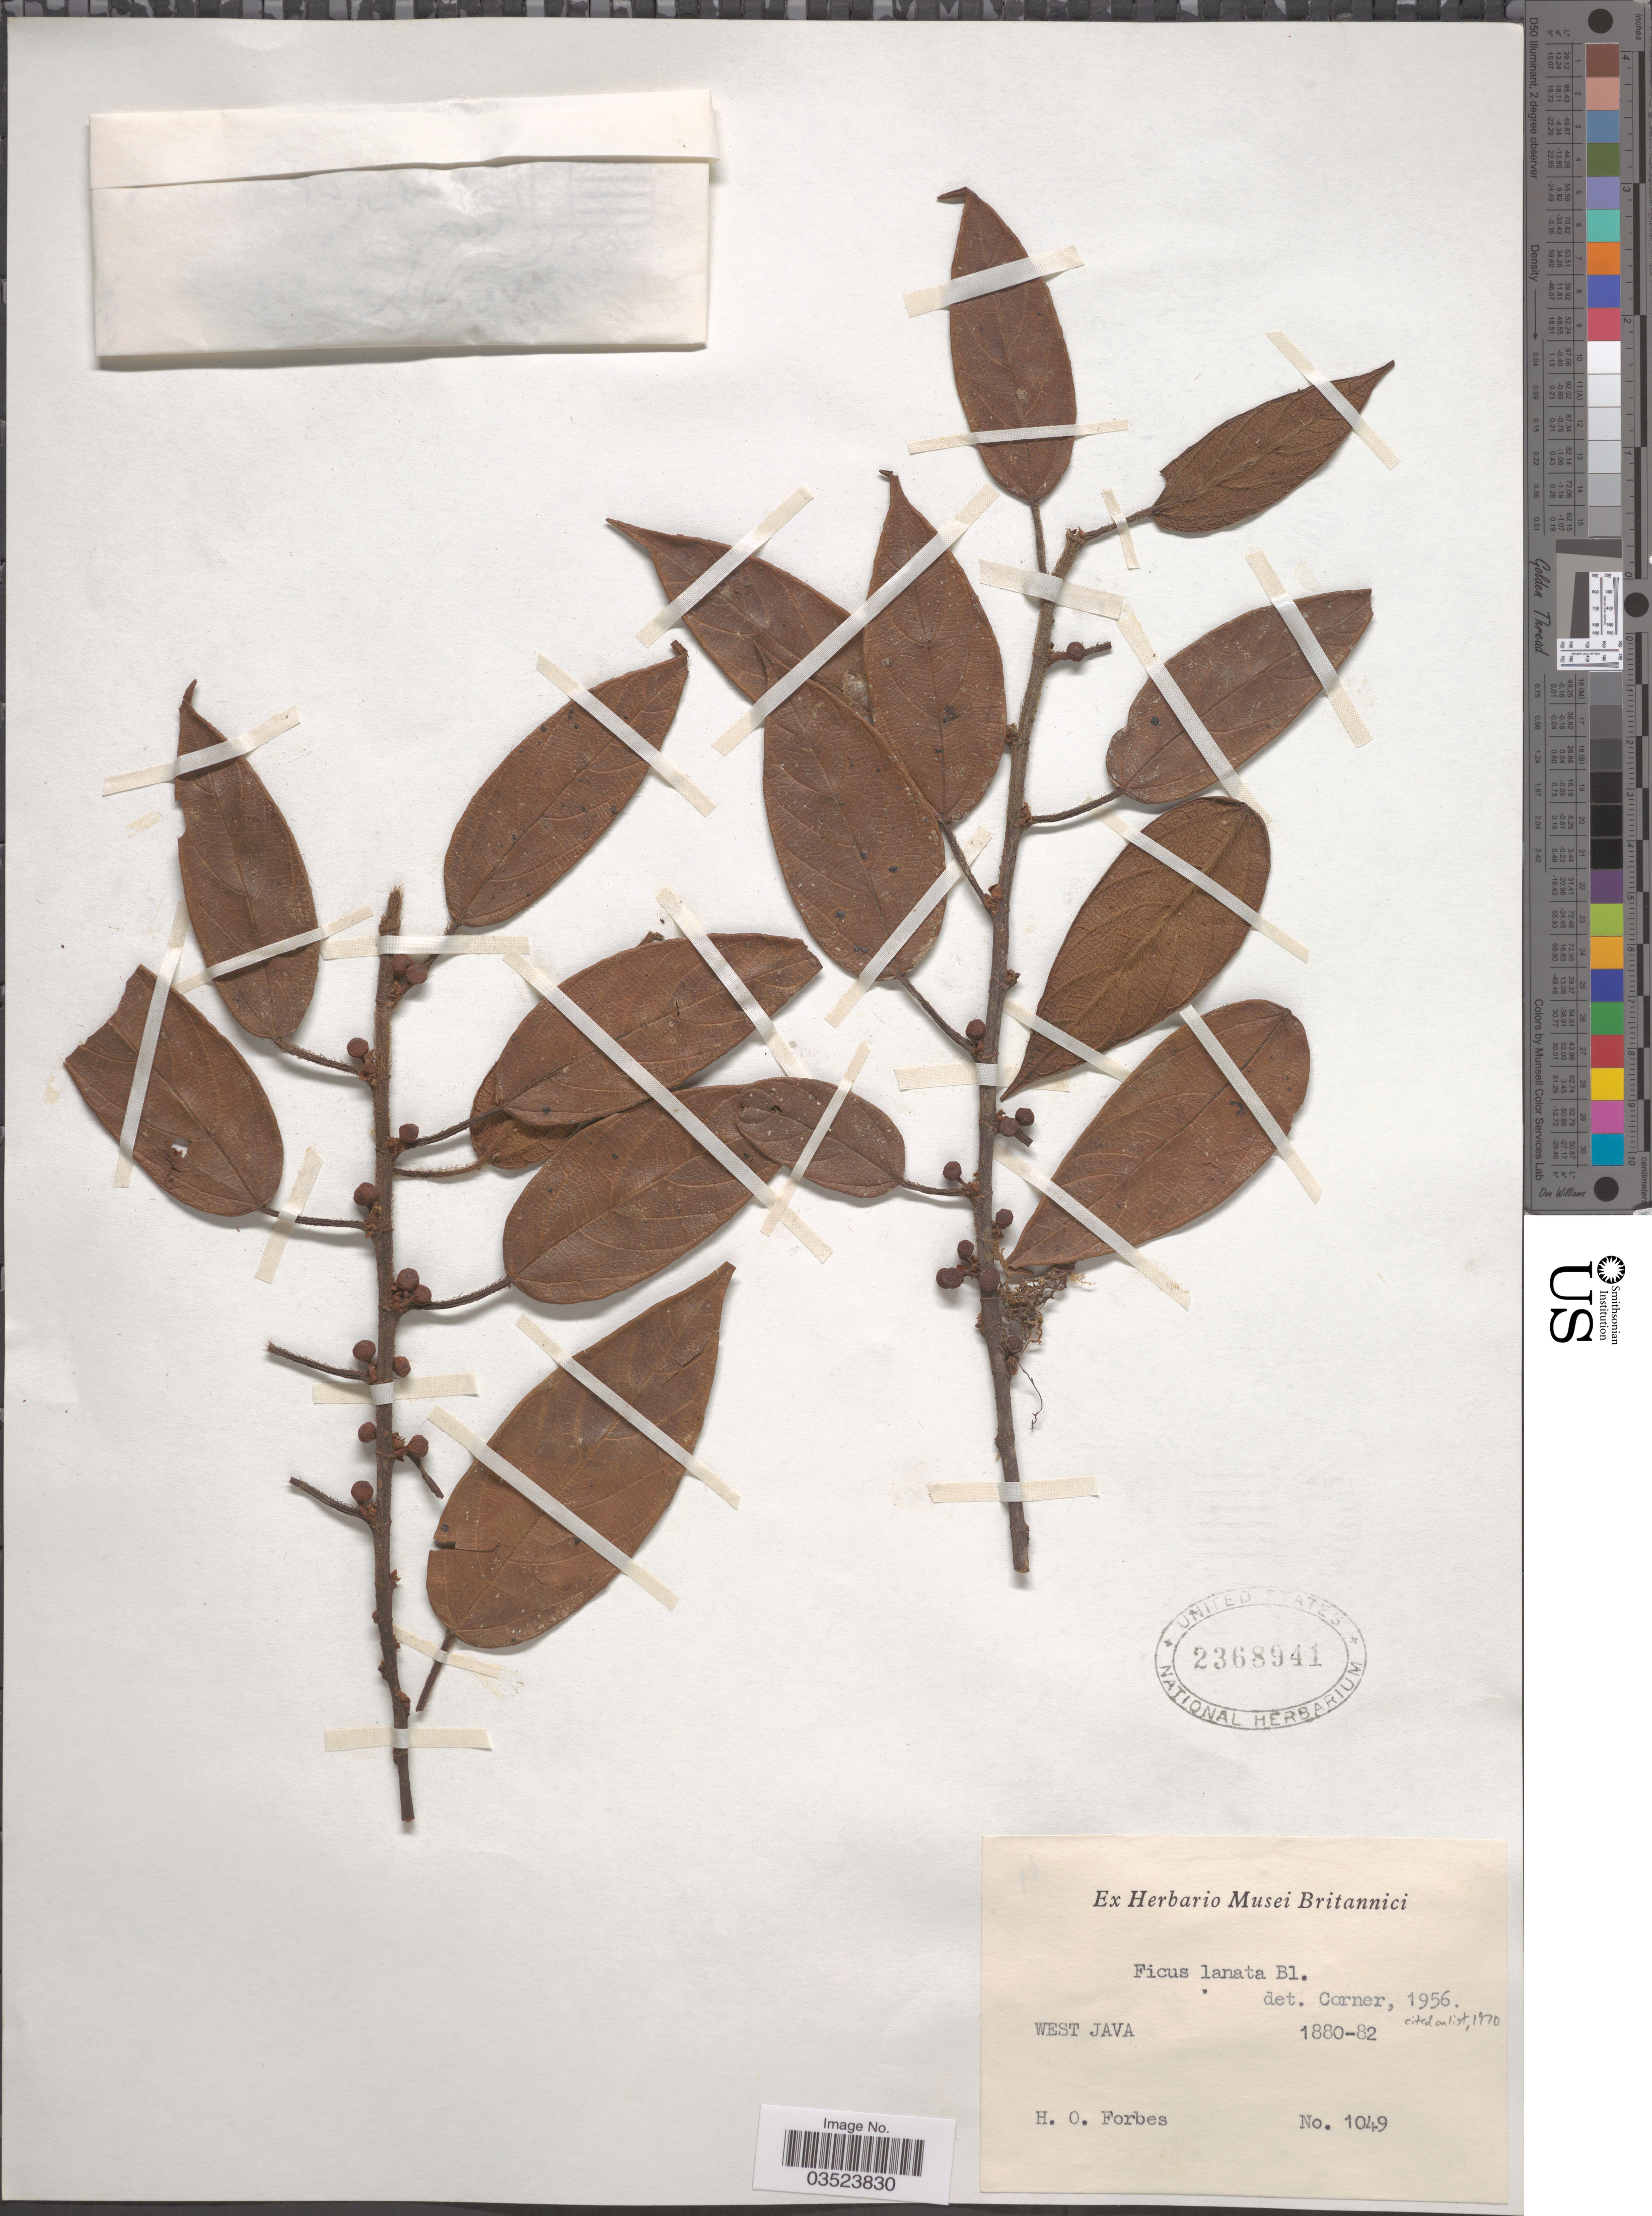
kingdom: Plantae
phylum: Tracheophyta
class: Magnoliopsida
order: Rosales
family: Moraceae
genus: Ficus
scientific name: Ficus lanata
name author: Blume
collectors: H. O. Forbes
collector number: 1049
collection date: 1880/1882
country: Indonesia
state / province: Java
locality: West Java.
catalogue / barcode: US 2368941